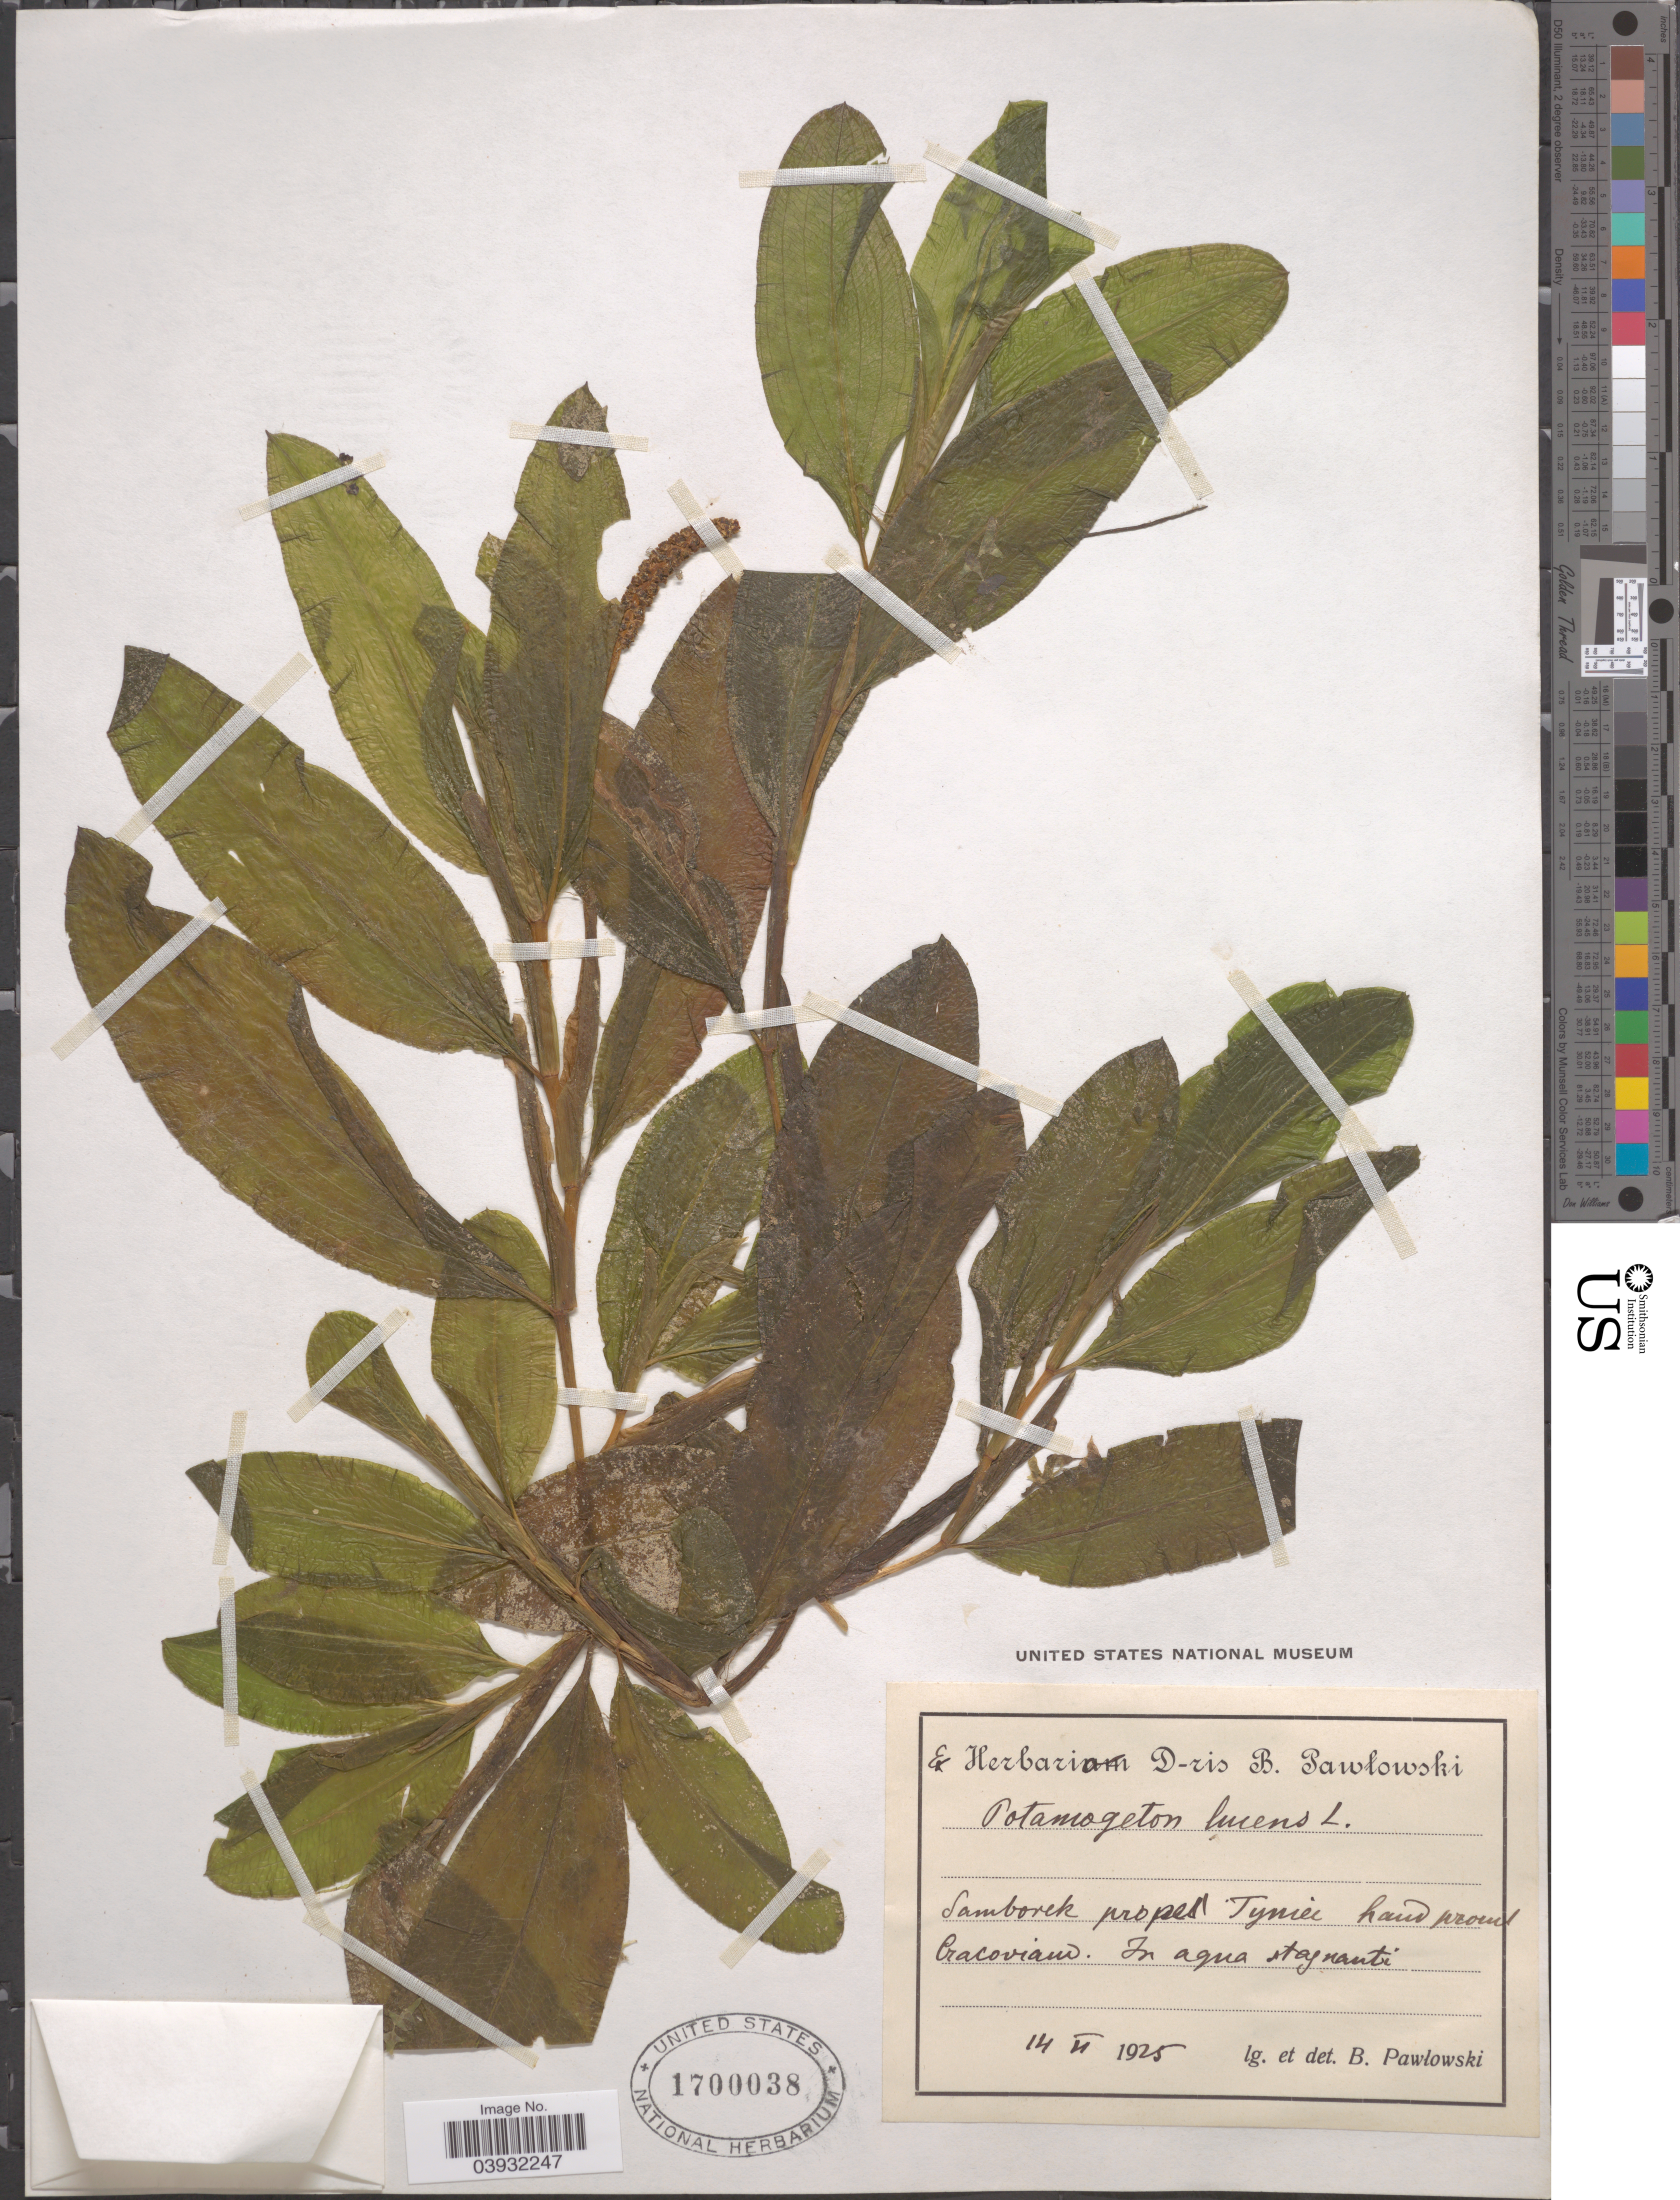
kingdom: Plantae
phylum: Tracheophyta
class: Liliopsida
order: Alismatales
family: Potamogetonaceae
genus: Potamogeton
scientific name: Potamogeton lucens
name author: L.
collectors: B. Pawlowski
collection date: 1925-06-14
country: Poland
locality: Samborek propes Tynier haud prond Cracoviam. [interpreted]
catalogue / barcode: US 1700038